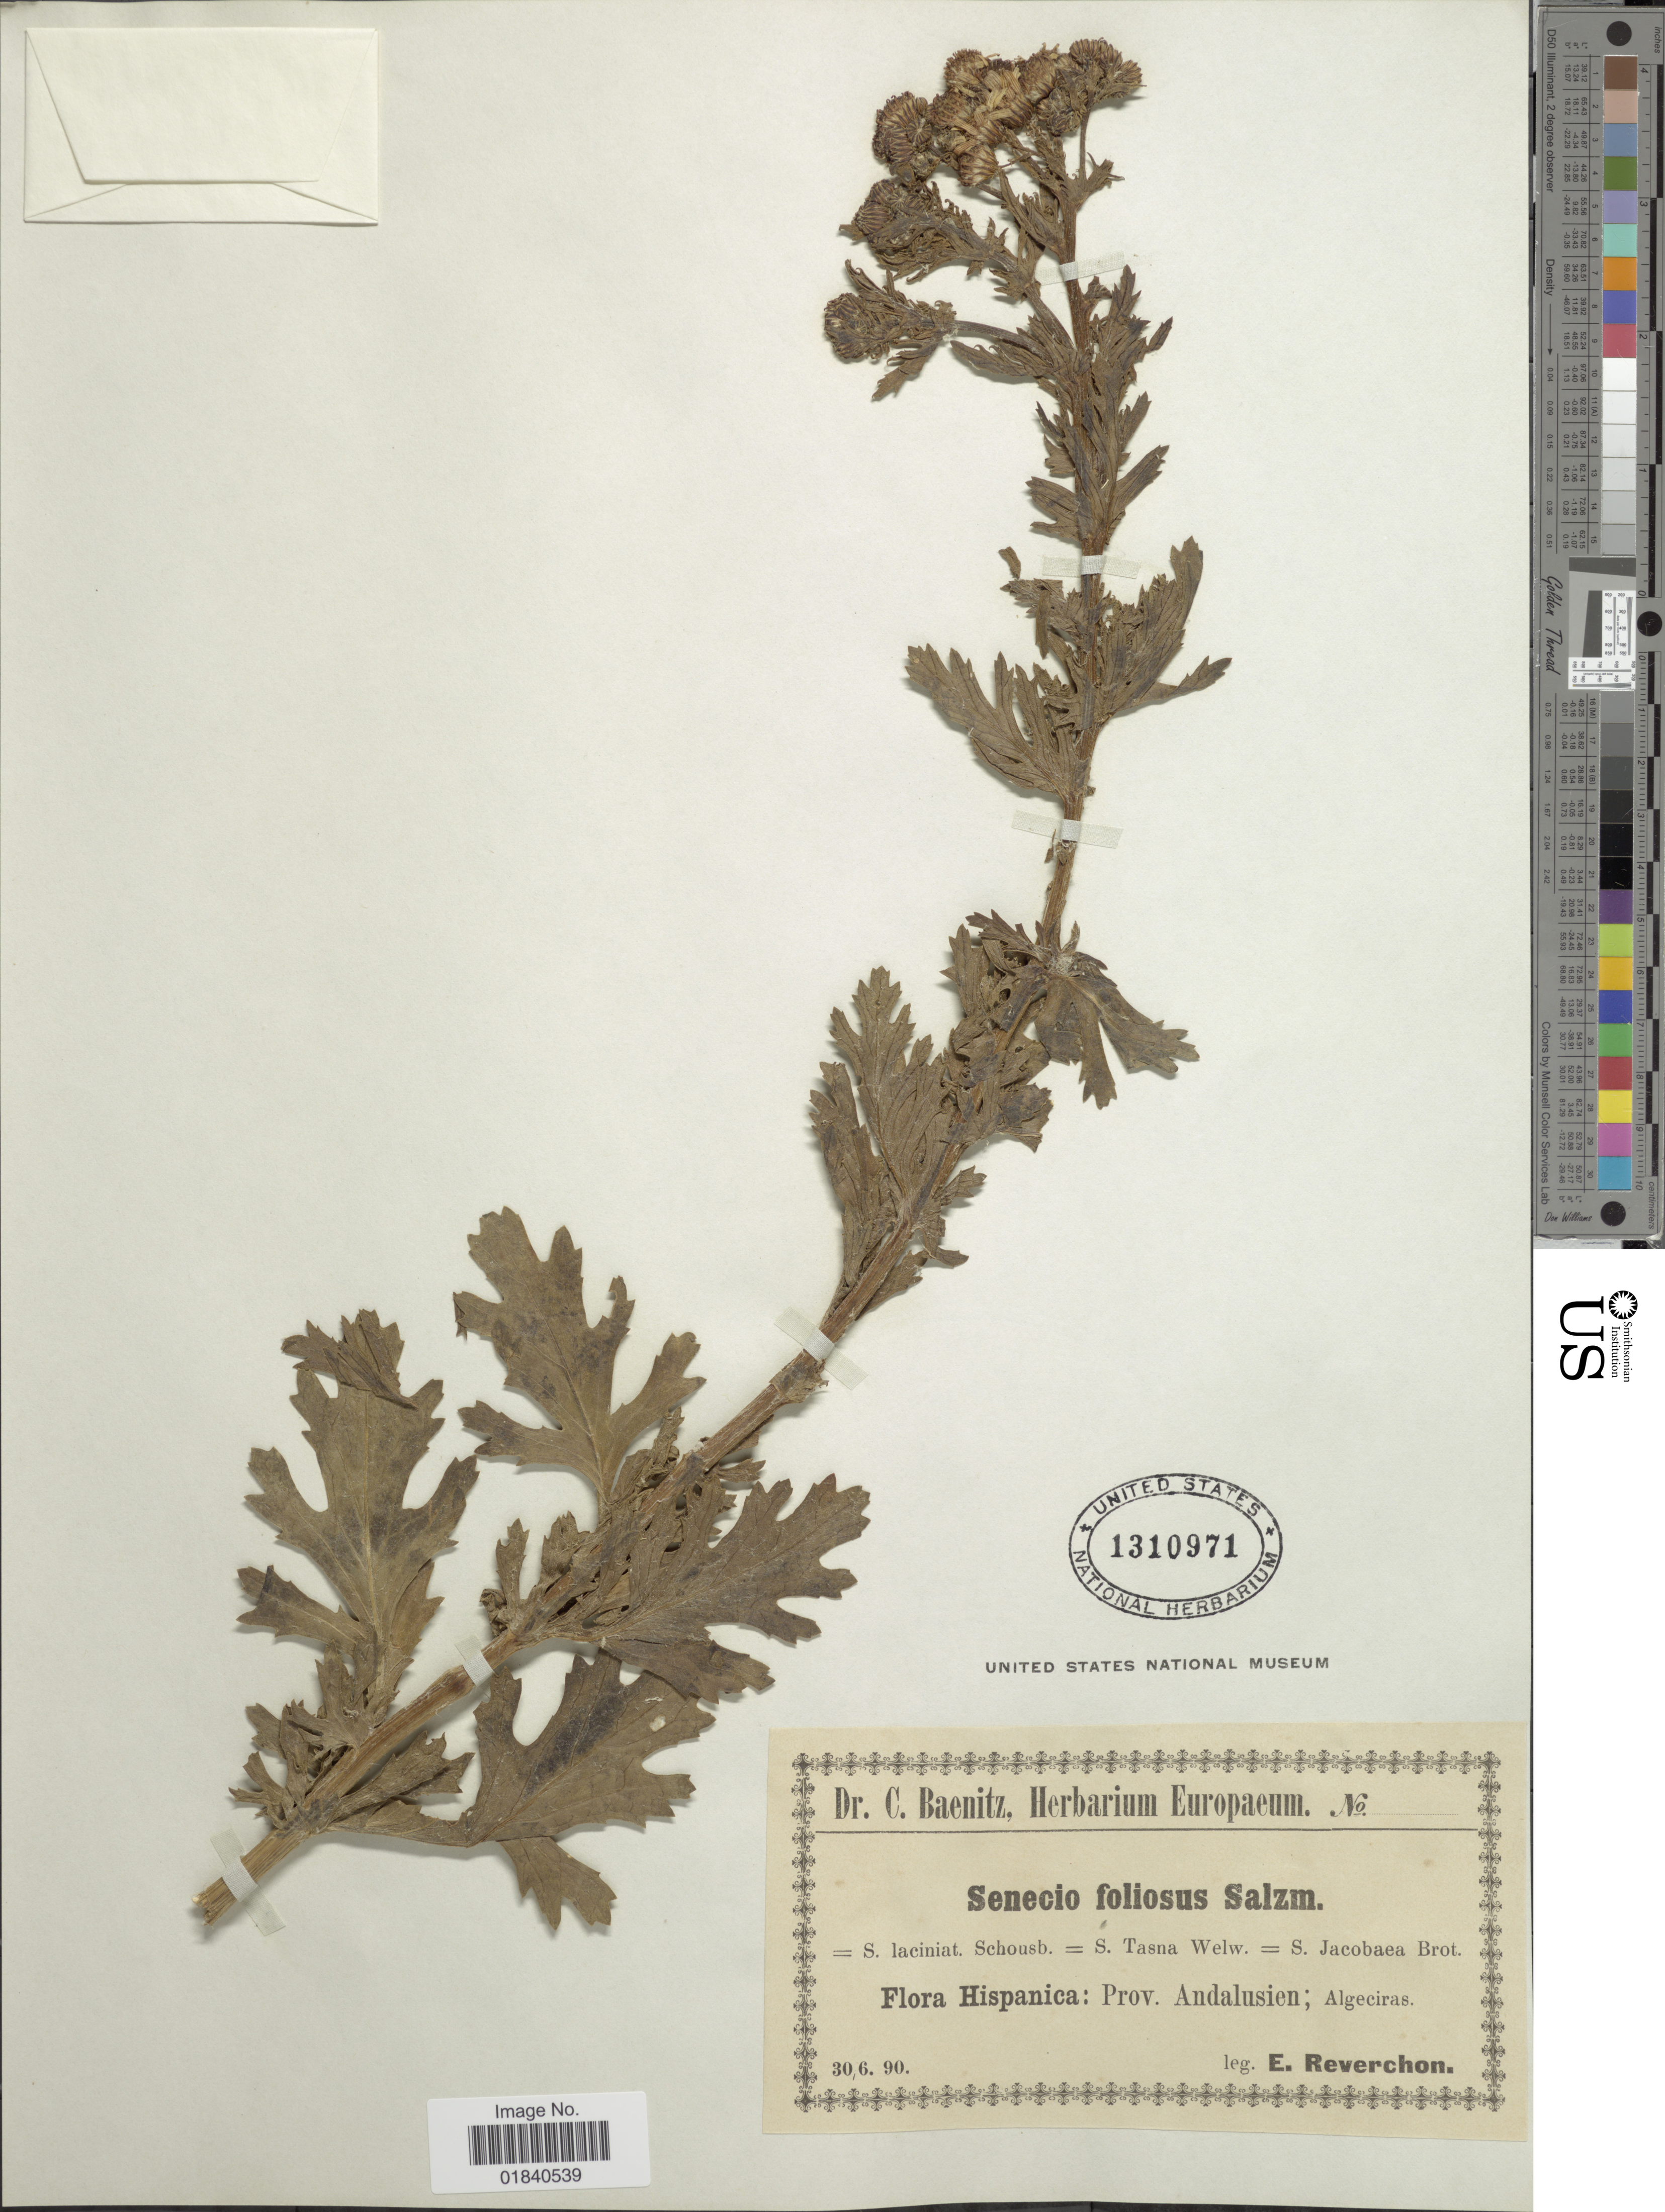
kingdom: Plantae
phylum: Tracheophyta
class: Magnoliopsida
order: Asterales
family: Asteraceae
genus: Senecio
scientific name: Senecio foliosus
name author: Salzm.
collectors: E. Reverchon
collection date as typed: Transcribed d/m/y: 30/6/90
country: Spain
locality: Prov. Andalusien; Algeciras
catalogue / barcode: US 1310971